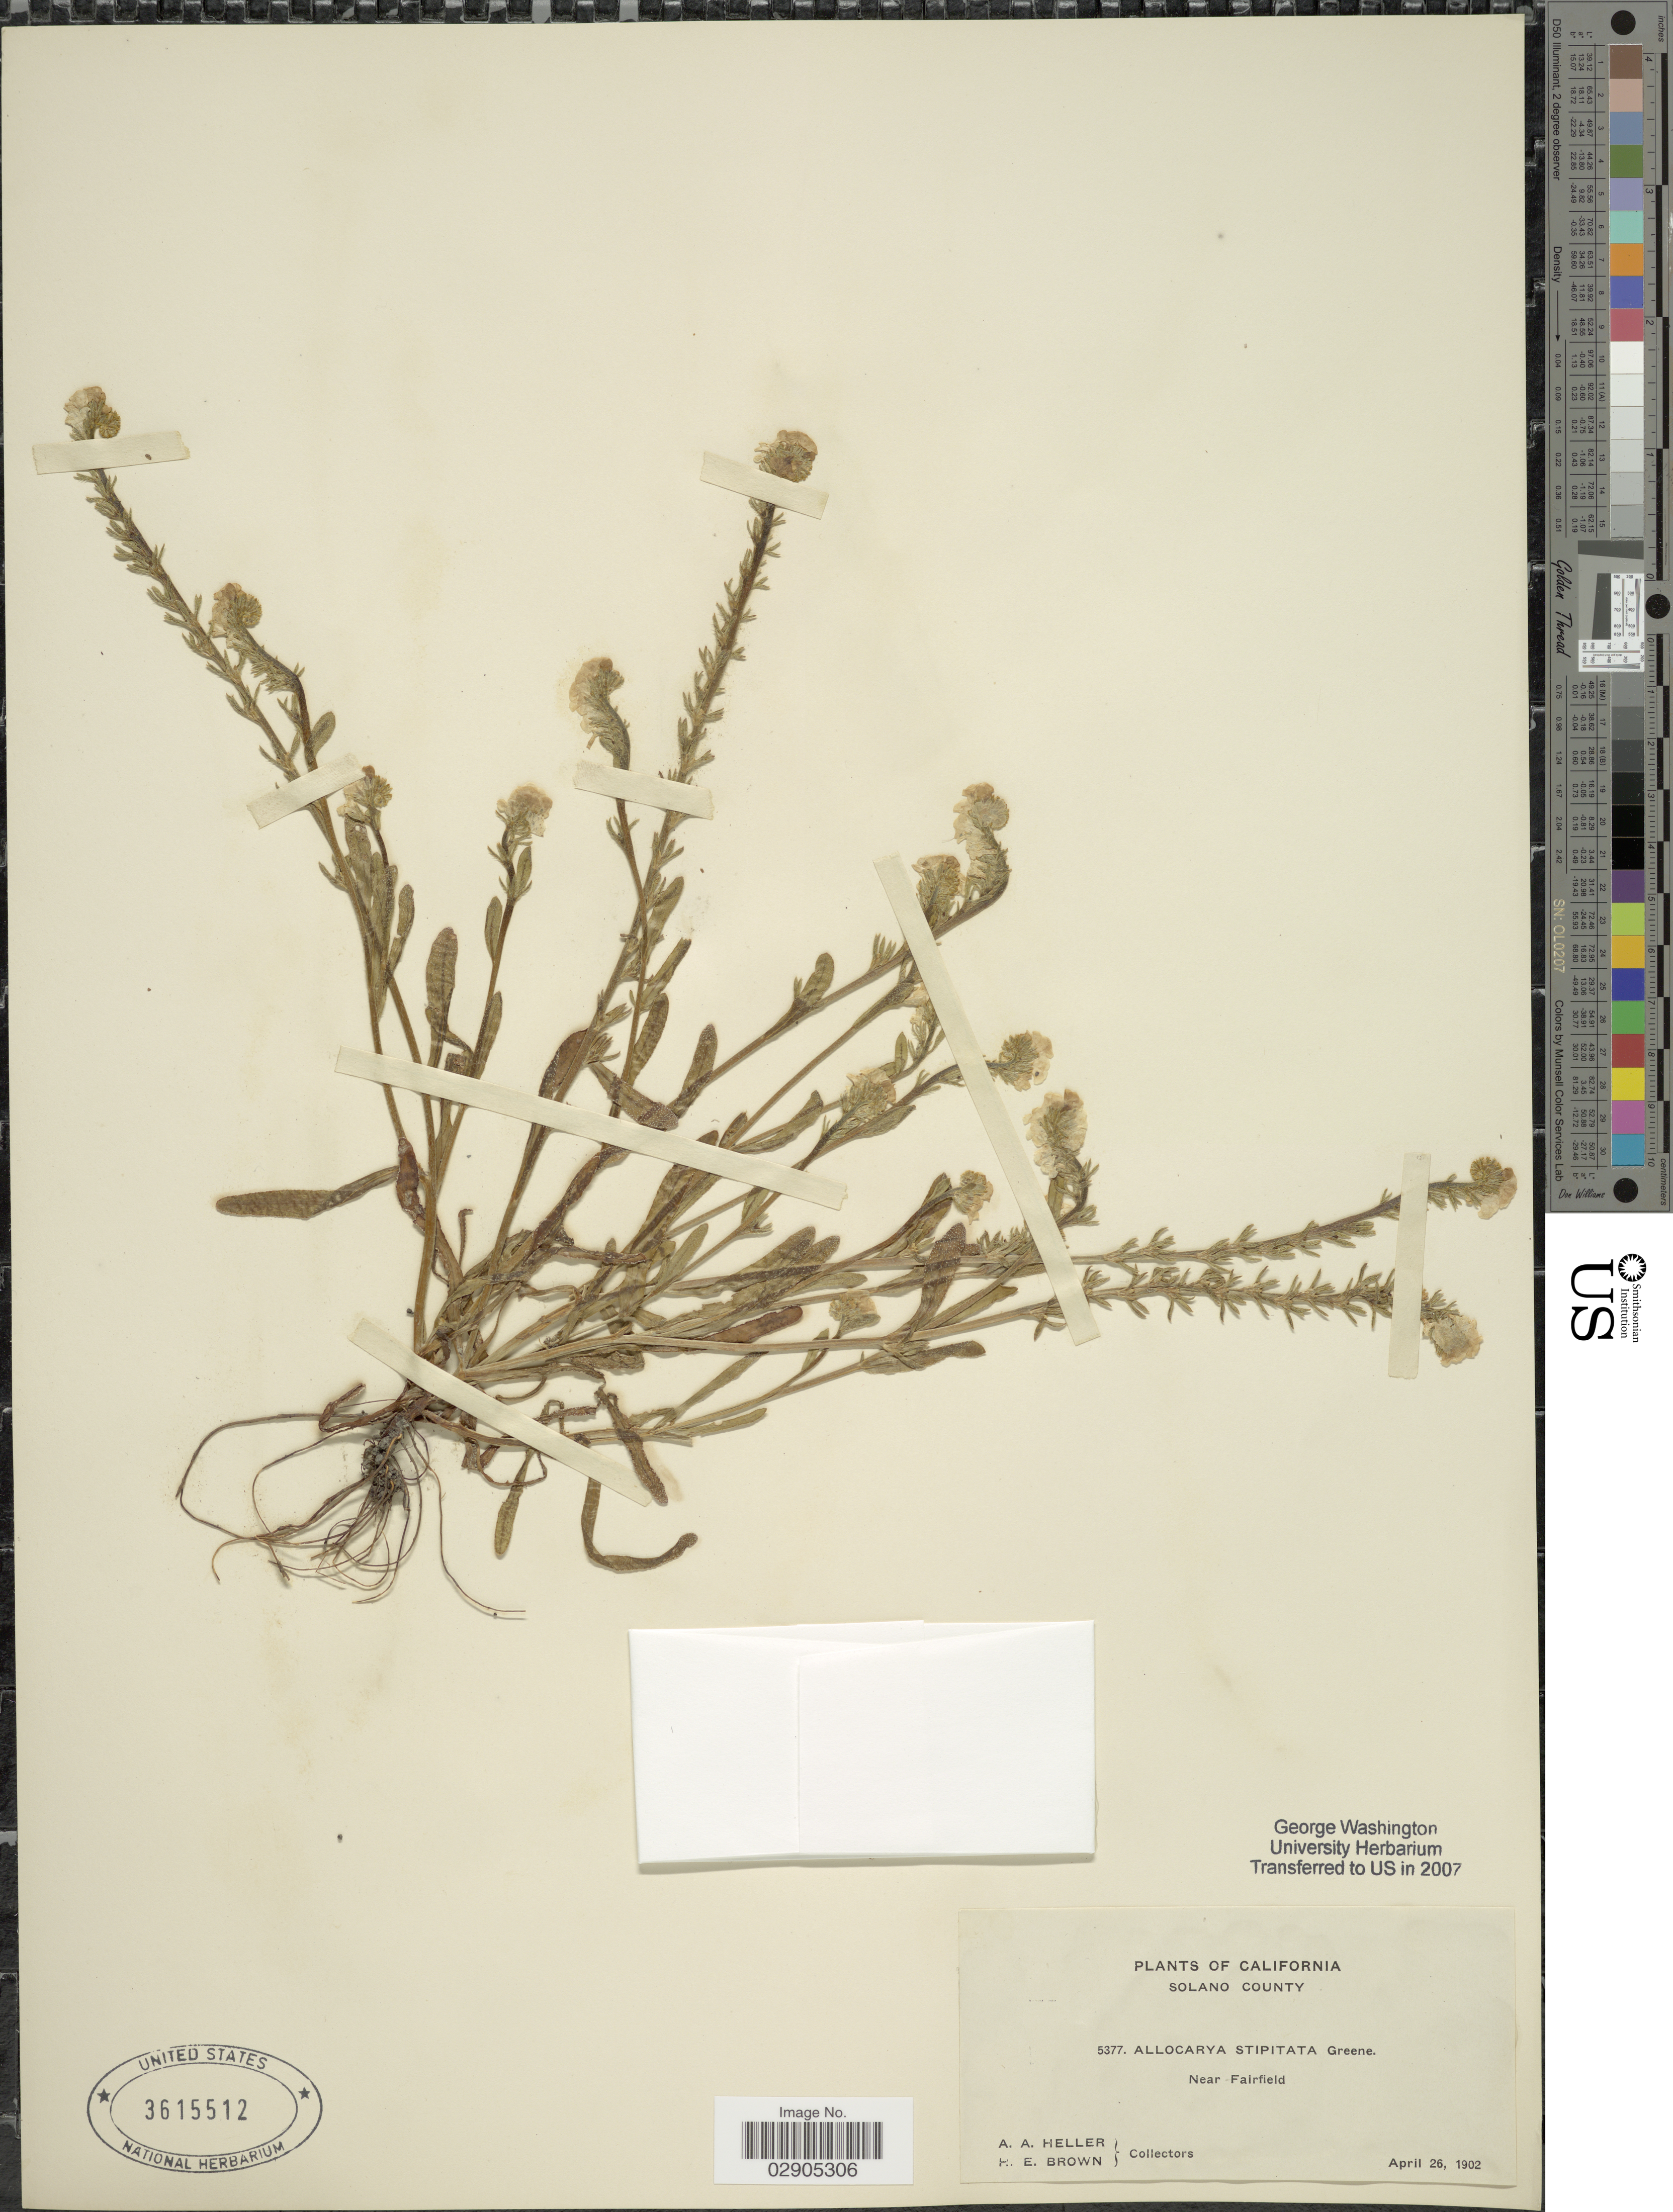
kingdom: Plantae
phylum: Tracheophyta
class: Magnoliopsida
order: Boraginales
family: Boraginaceae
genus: Allocarya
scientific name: Allocarya stipitata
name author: Greene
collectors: A. A. Heller & H. E. Brown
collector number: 5377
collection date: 1902-04-26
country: United States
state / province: California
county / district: Solano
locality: Solano County. Near Fairfield.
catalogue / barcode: US 3615512